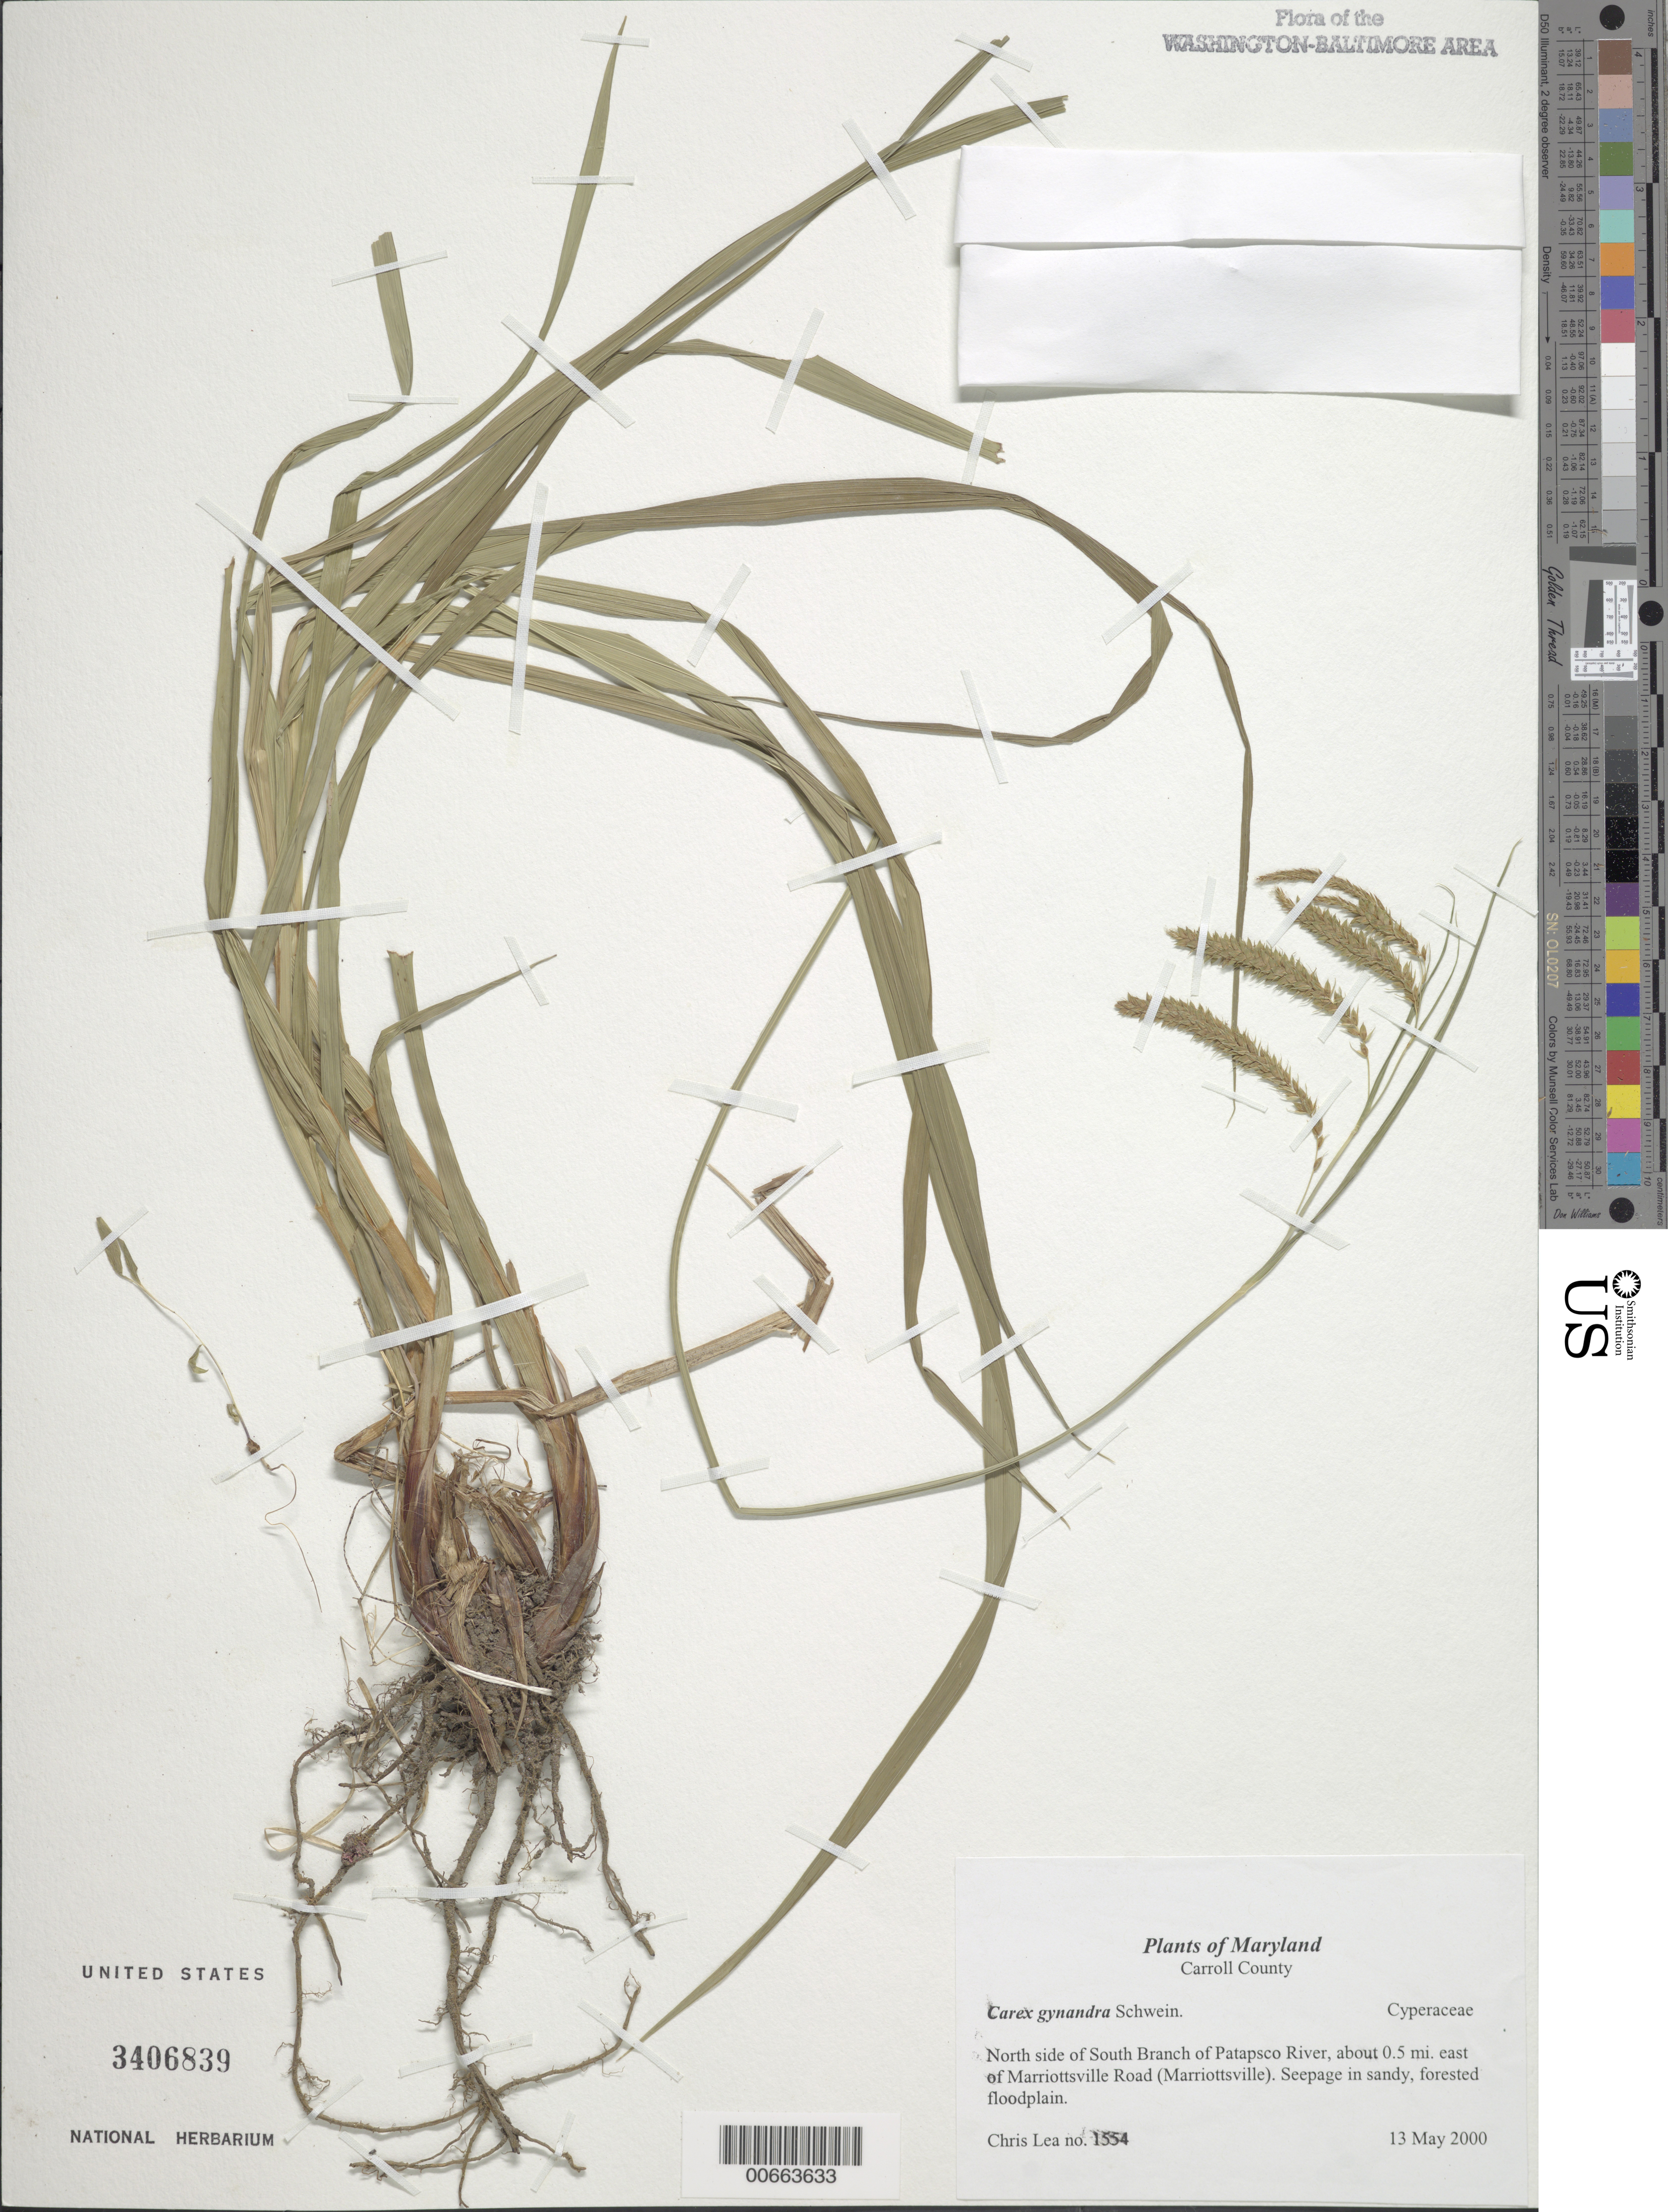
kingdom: Plantae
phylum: Tracheophyta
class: Liliopsida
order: Poales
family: Cyperaceae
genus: Carex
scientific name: Carex gynandra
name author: Schwein.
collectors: C. Lea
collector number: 1554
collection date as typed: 13 May 2000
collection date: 2000-05-13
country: United States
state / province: Maryland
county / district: Carroll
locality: North side of South Branch of Patapsco River, about 0.5 mi. east of Marriottsville Road (Marriottsville).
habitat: Seepage in sandy, forested floodplain.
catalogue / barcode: US 3406839